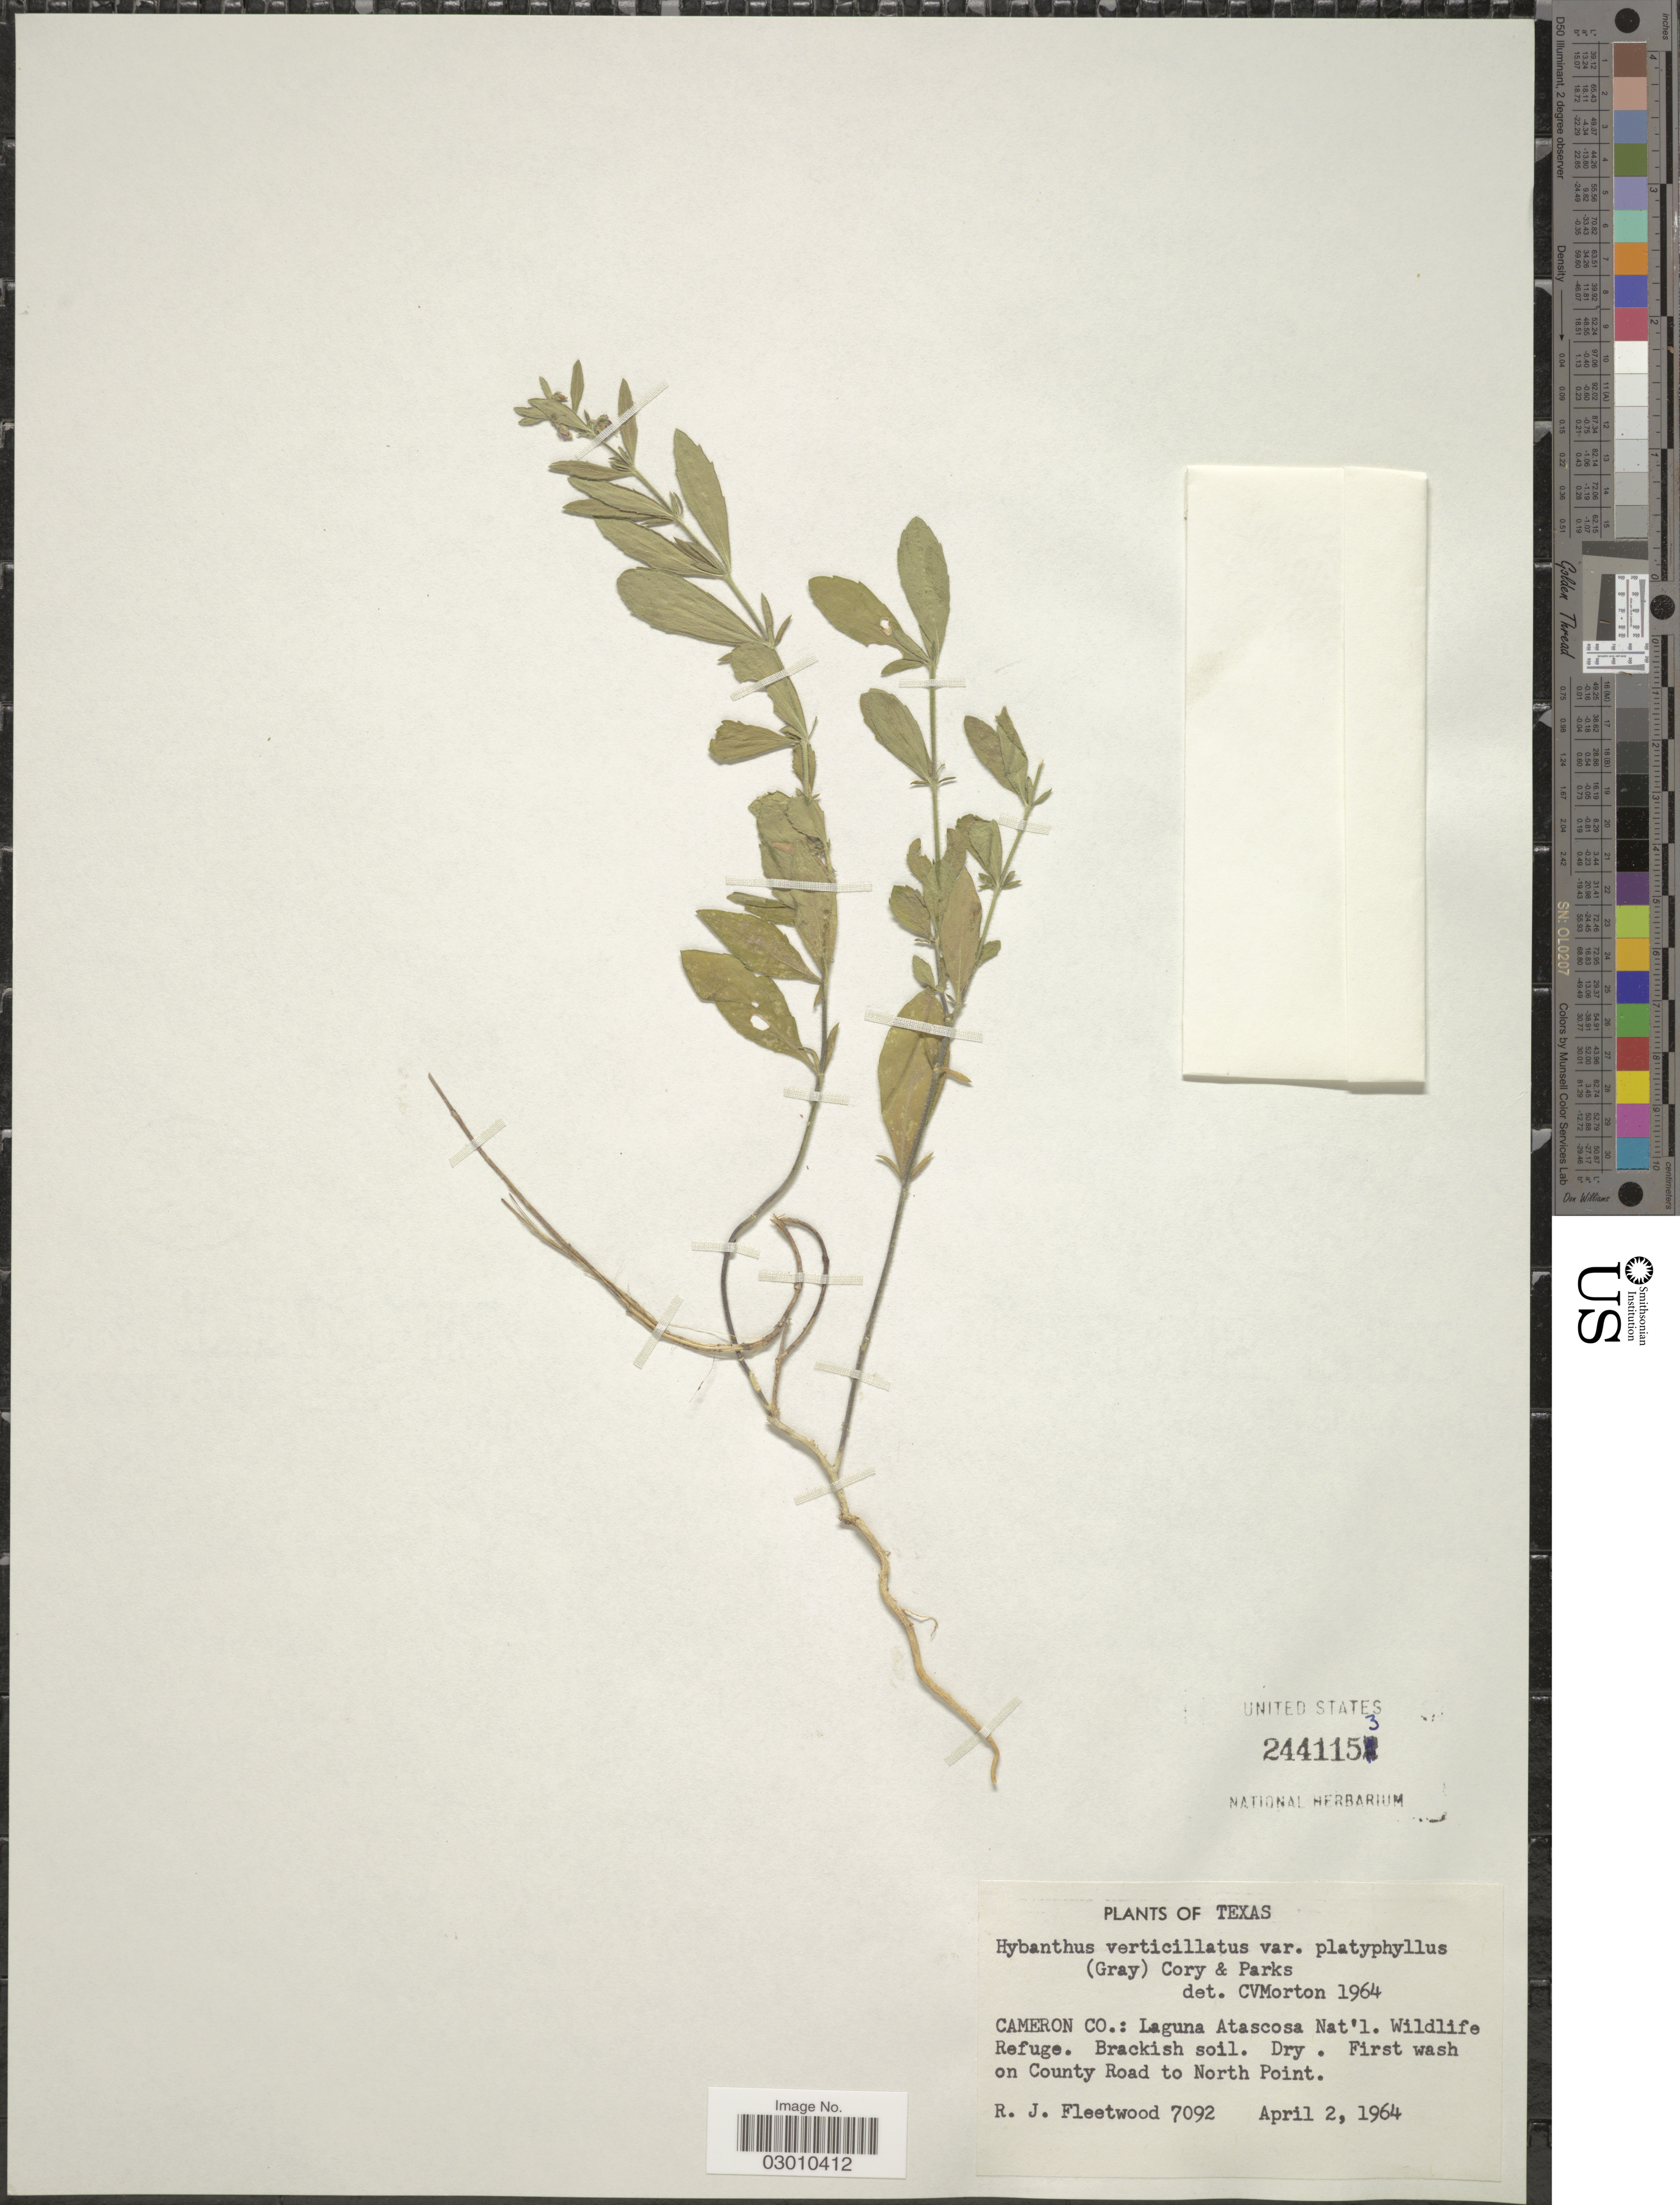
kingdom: Plantae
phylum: Tracheophyta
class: Magnoliopsida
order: Malpighiales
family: Violaceae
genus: Pombalia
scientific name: Pombalia verticillata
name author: (Ortega) Paula-Souza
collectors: R. J. Fleetwood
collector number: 7092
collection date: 1964-04-02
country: United States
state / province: Texas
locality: Cameron Co.: Laguna Atascosa Nat'l. Wildlife Refuge.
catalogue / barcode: US 2441153